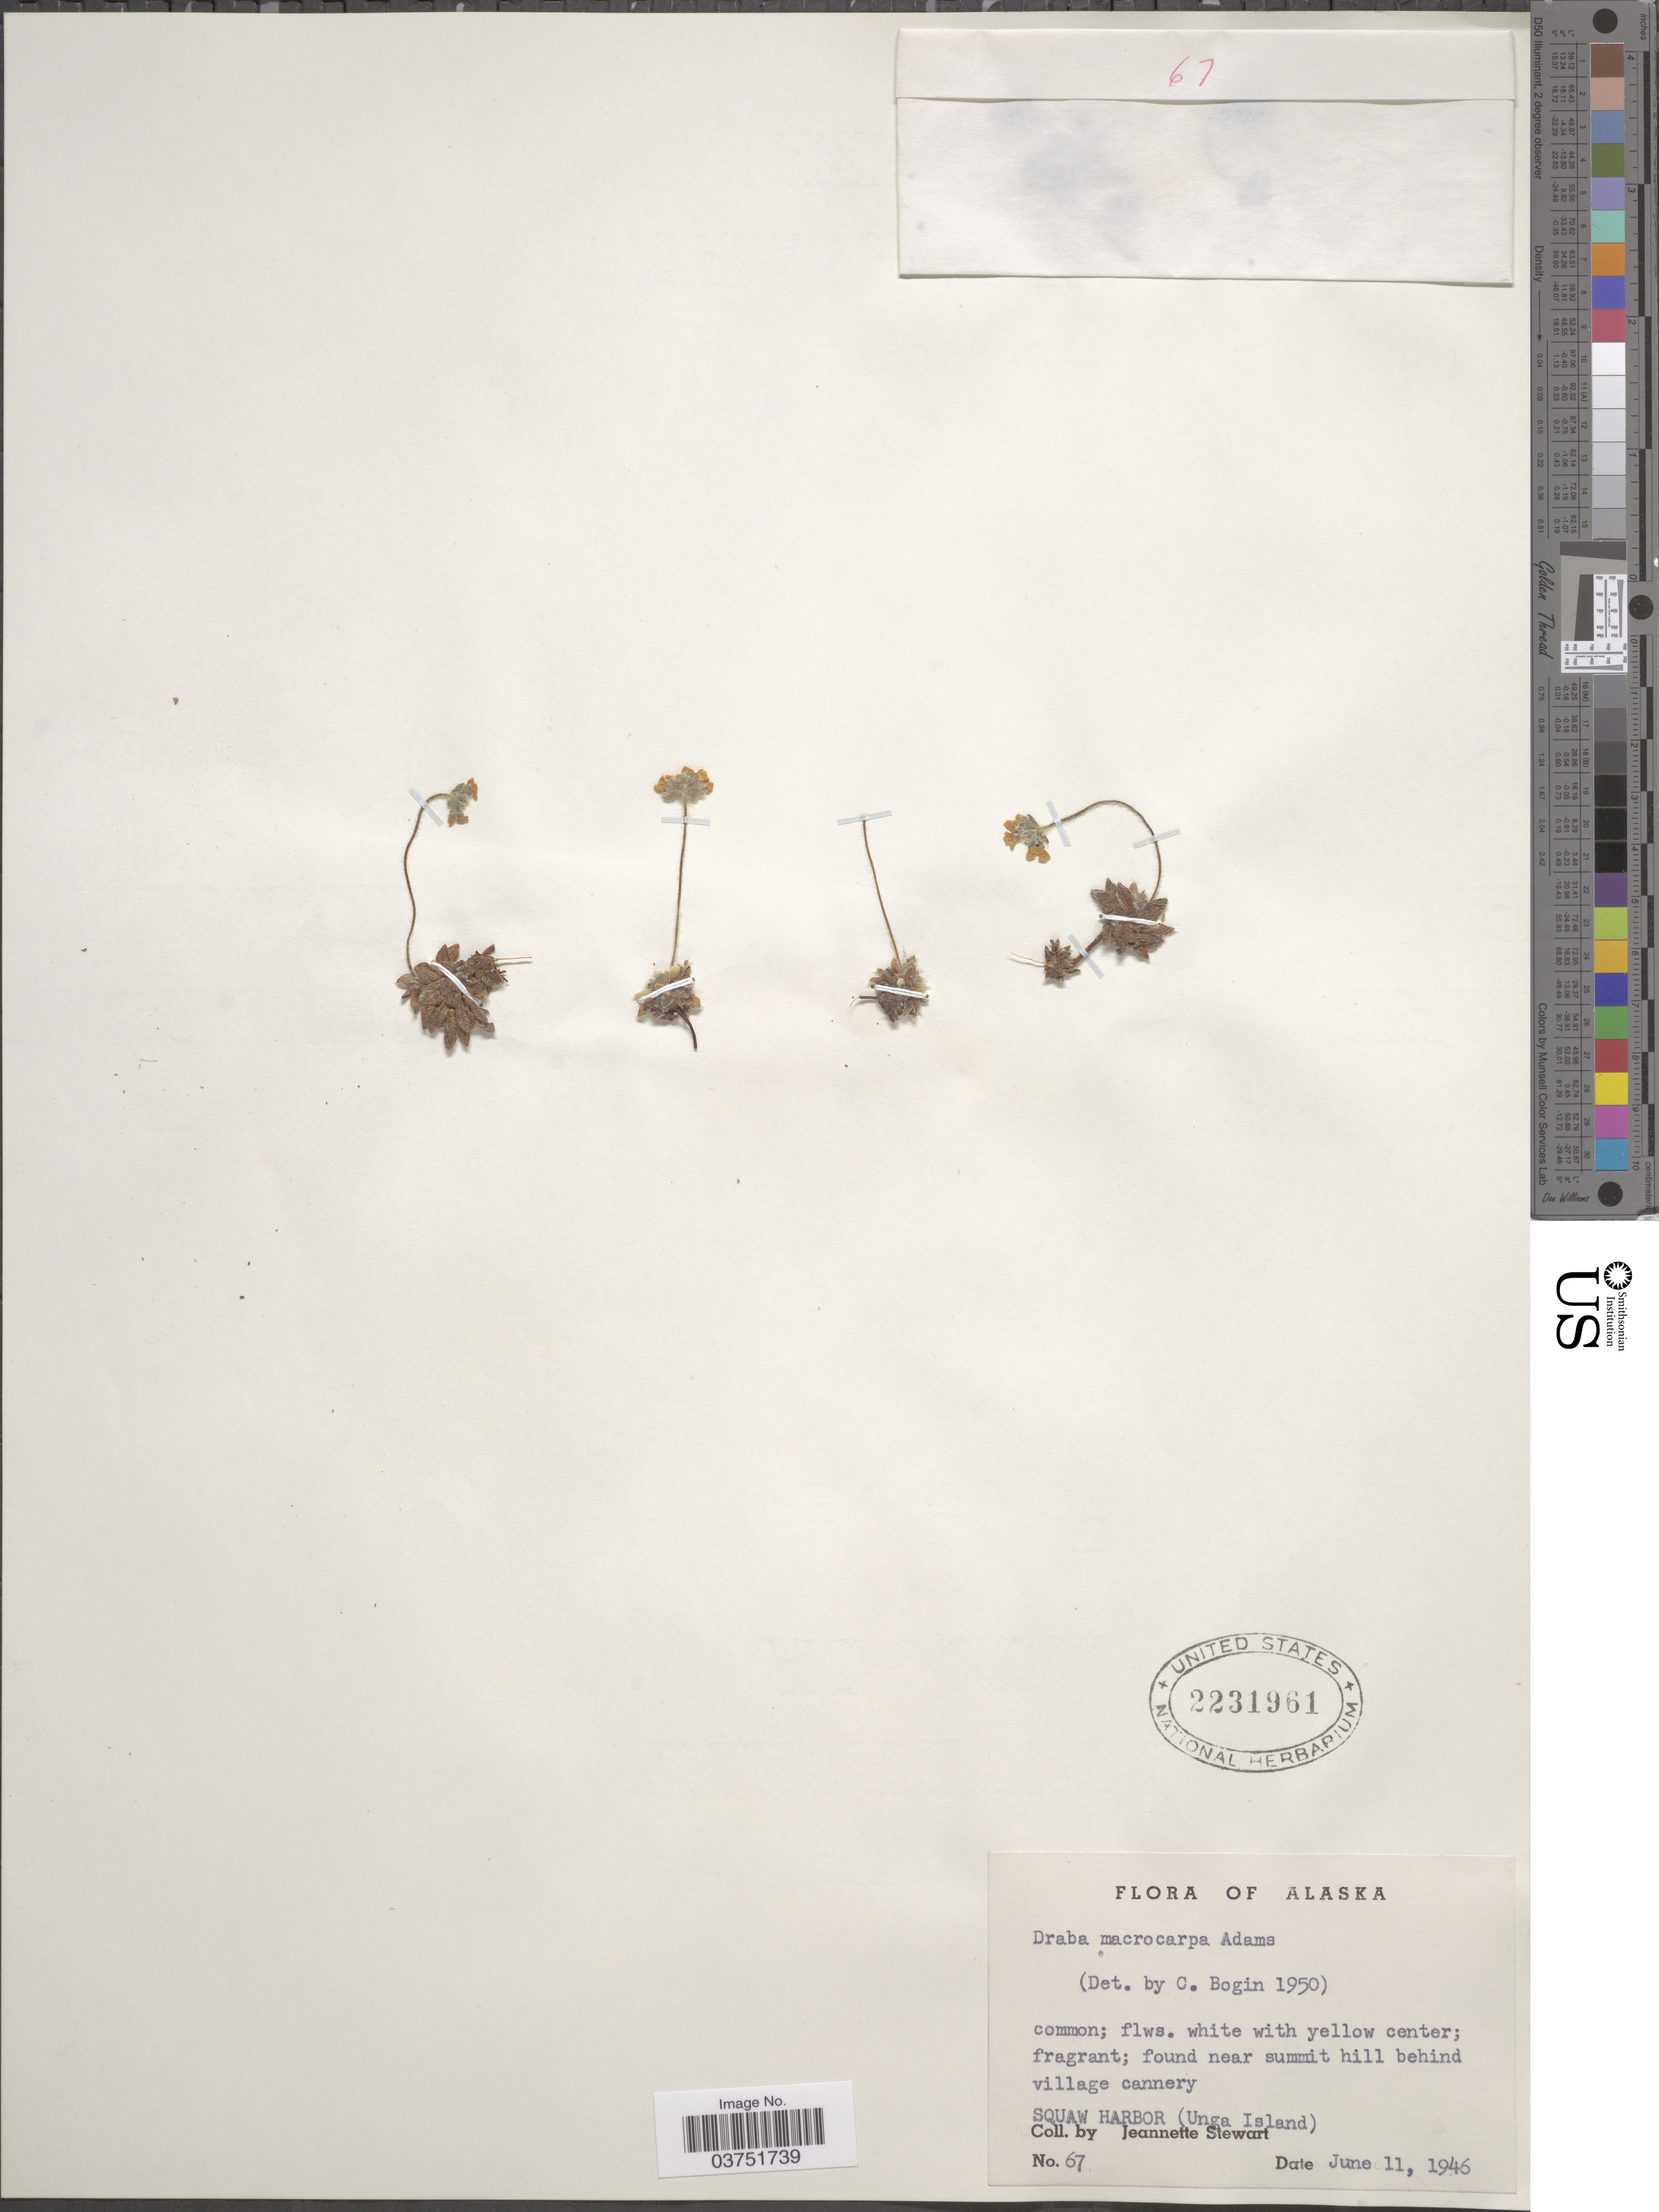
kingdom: Plantae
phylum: Tracheophyta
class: Magnoliopsida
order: Brassicales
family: Brassicaceae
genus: Draba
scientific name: Draba macrocarpa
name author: Adams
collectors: J. Stewart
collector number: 67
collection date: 1946-06-11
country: United States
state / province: Alaska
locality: Found near summit hill behind village cannery. Squaw Harbor (Unga Island)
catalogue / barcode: US 2231961